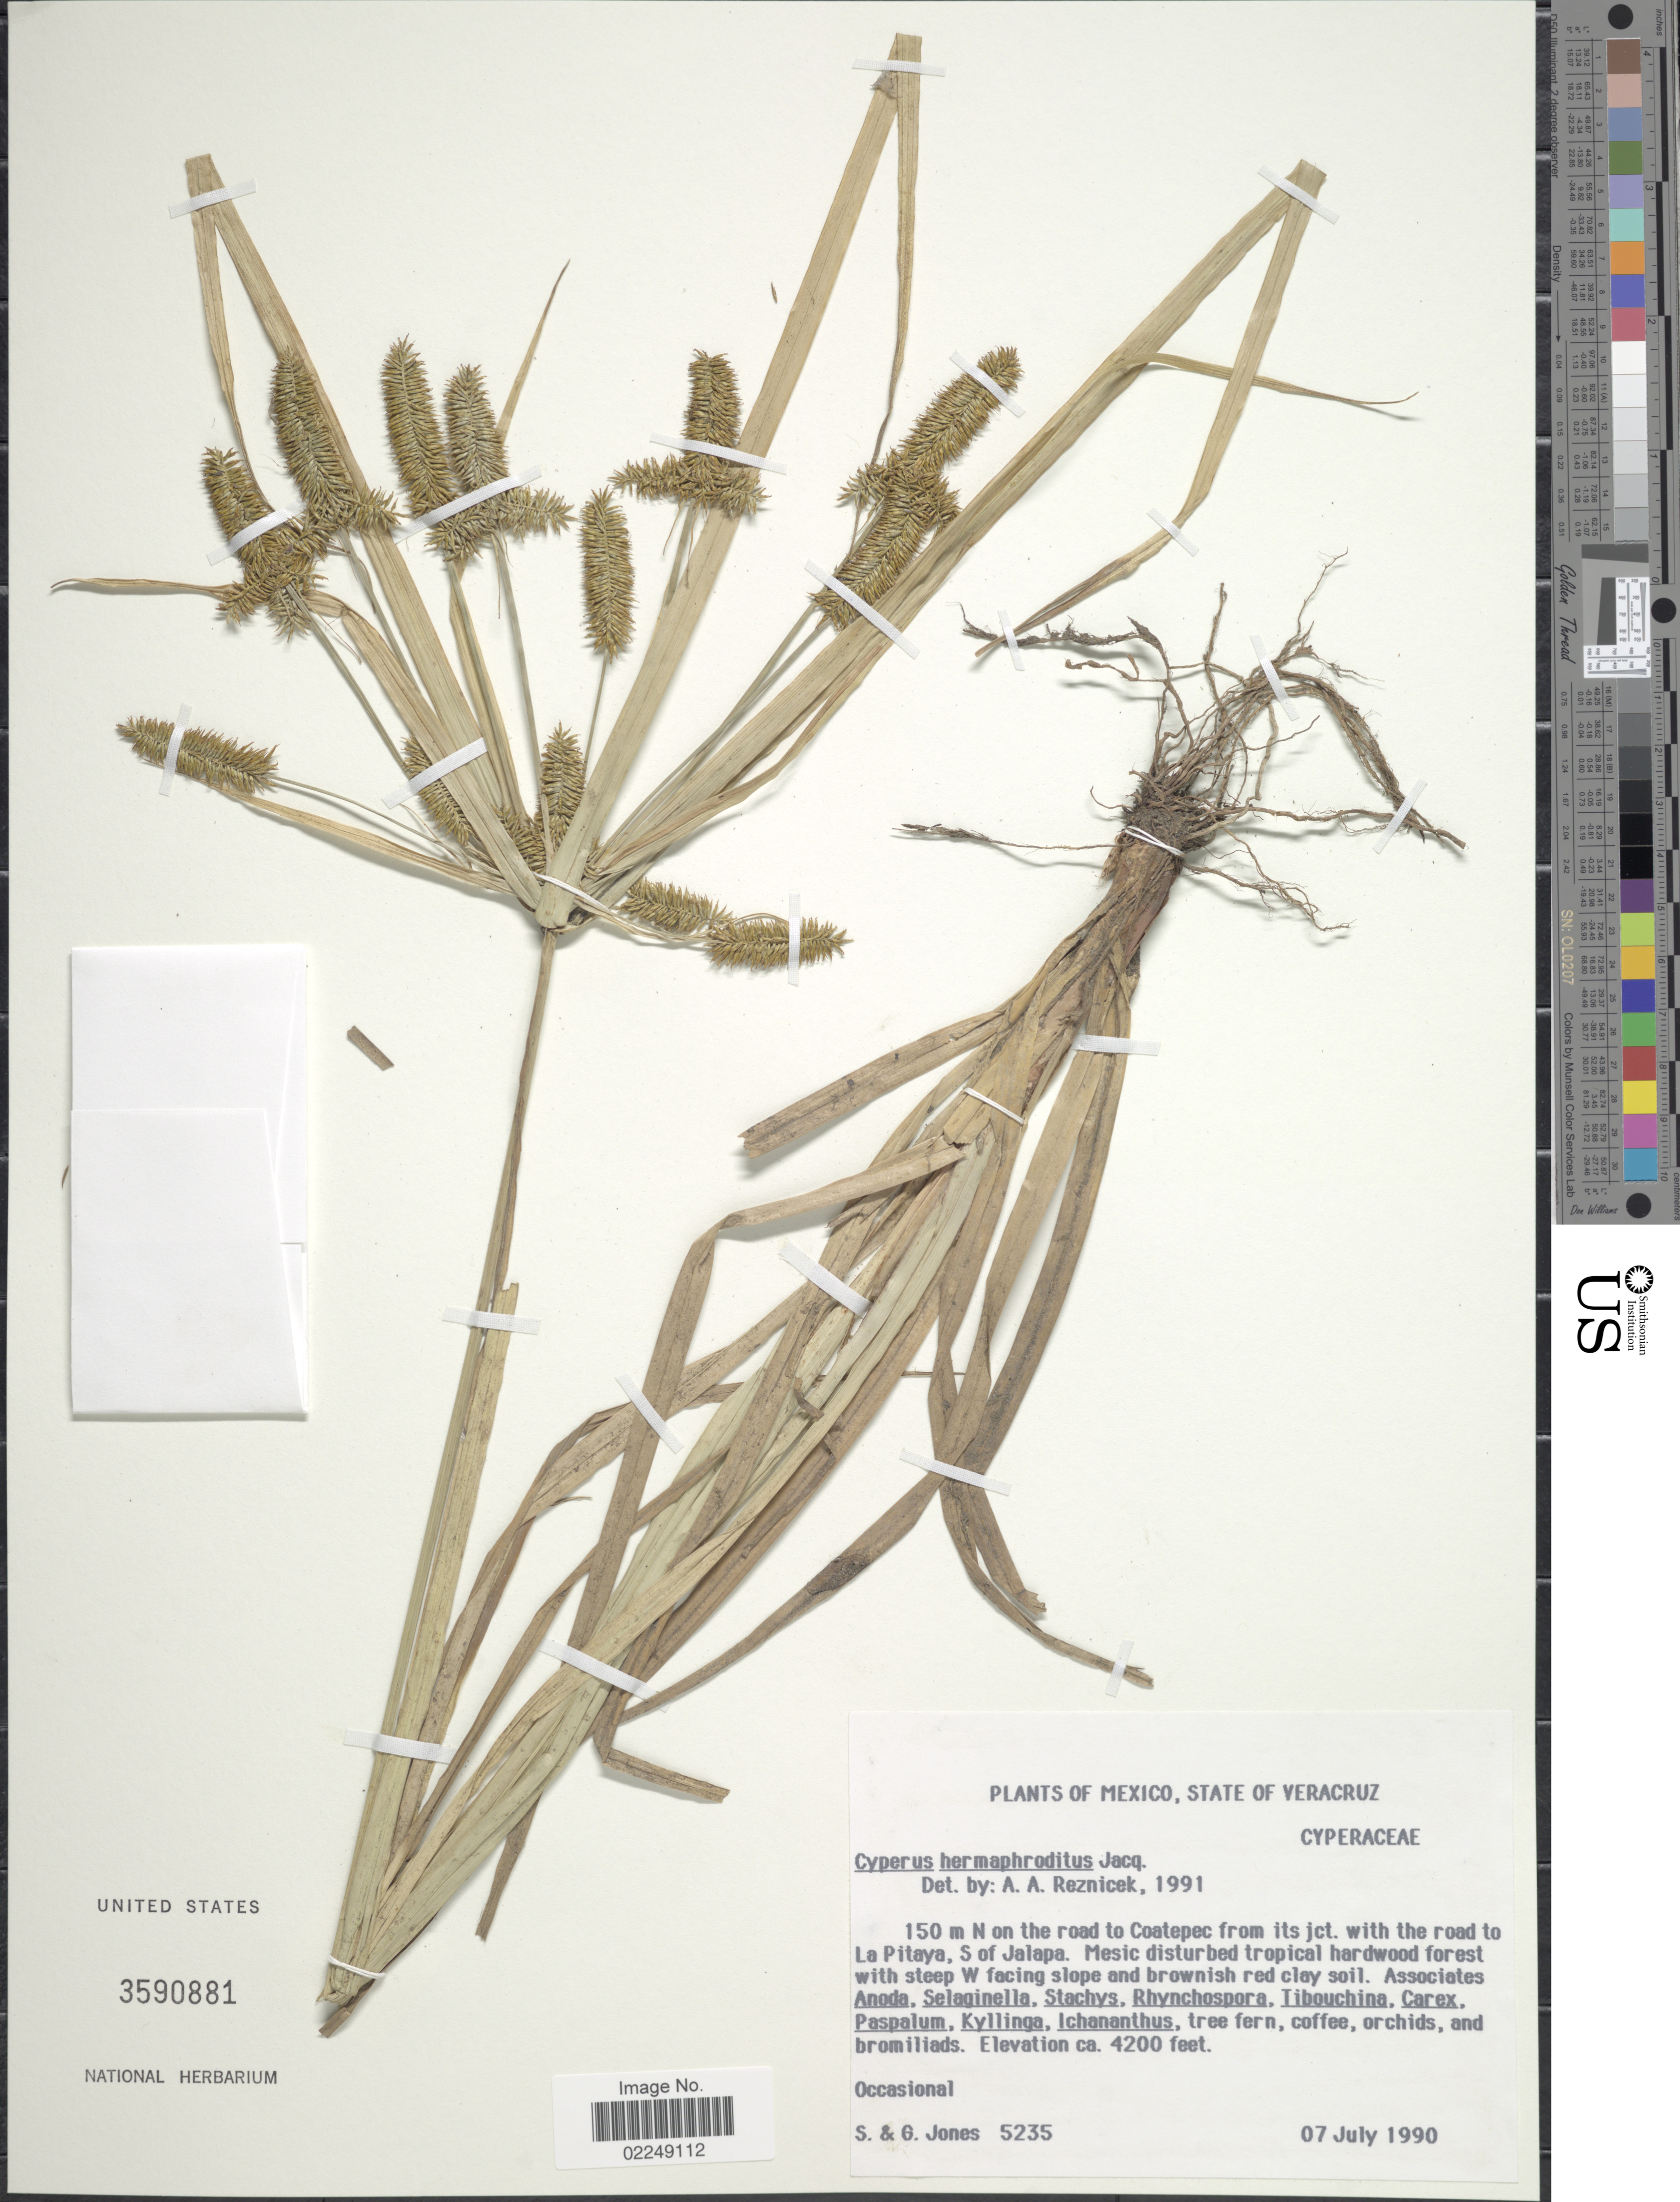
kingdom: Plantae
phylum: Tracheophyta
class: Liliopsida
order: Poales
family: Cyperaceae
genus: Cyperus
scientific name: Cyperus hermaphroditus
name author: (Jacq.) Standl.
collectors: S. Jones & G. Jones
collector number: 5235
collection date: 1990-07-07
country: Mexico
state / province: Veracruz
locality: State of Cruz, 150 m N on the road to Coatepec from its jct. with the road to La Pitaya, S. of Jalapa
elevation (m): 1280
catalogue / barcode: US 3590881